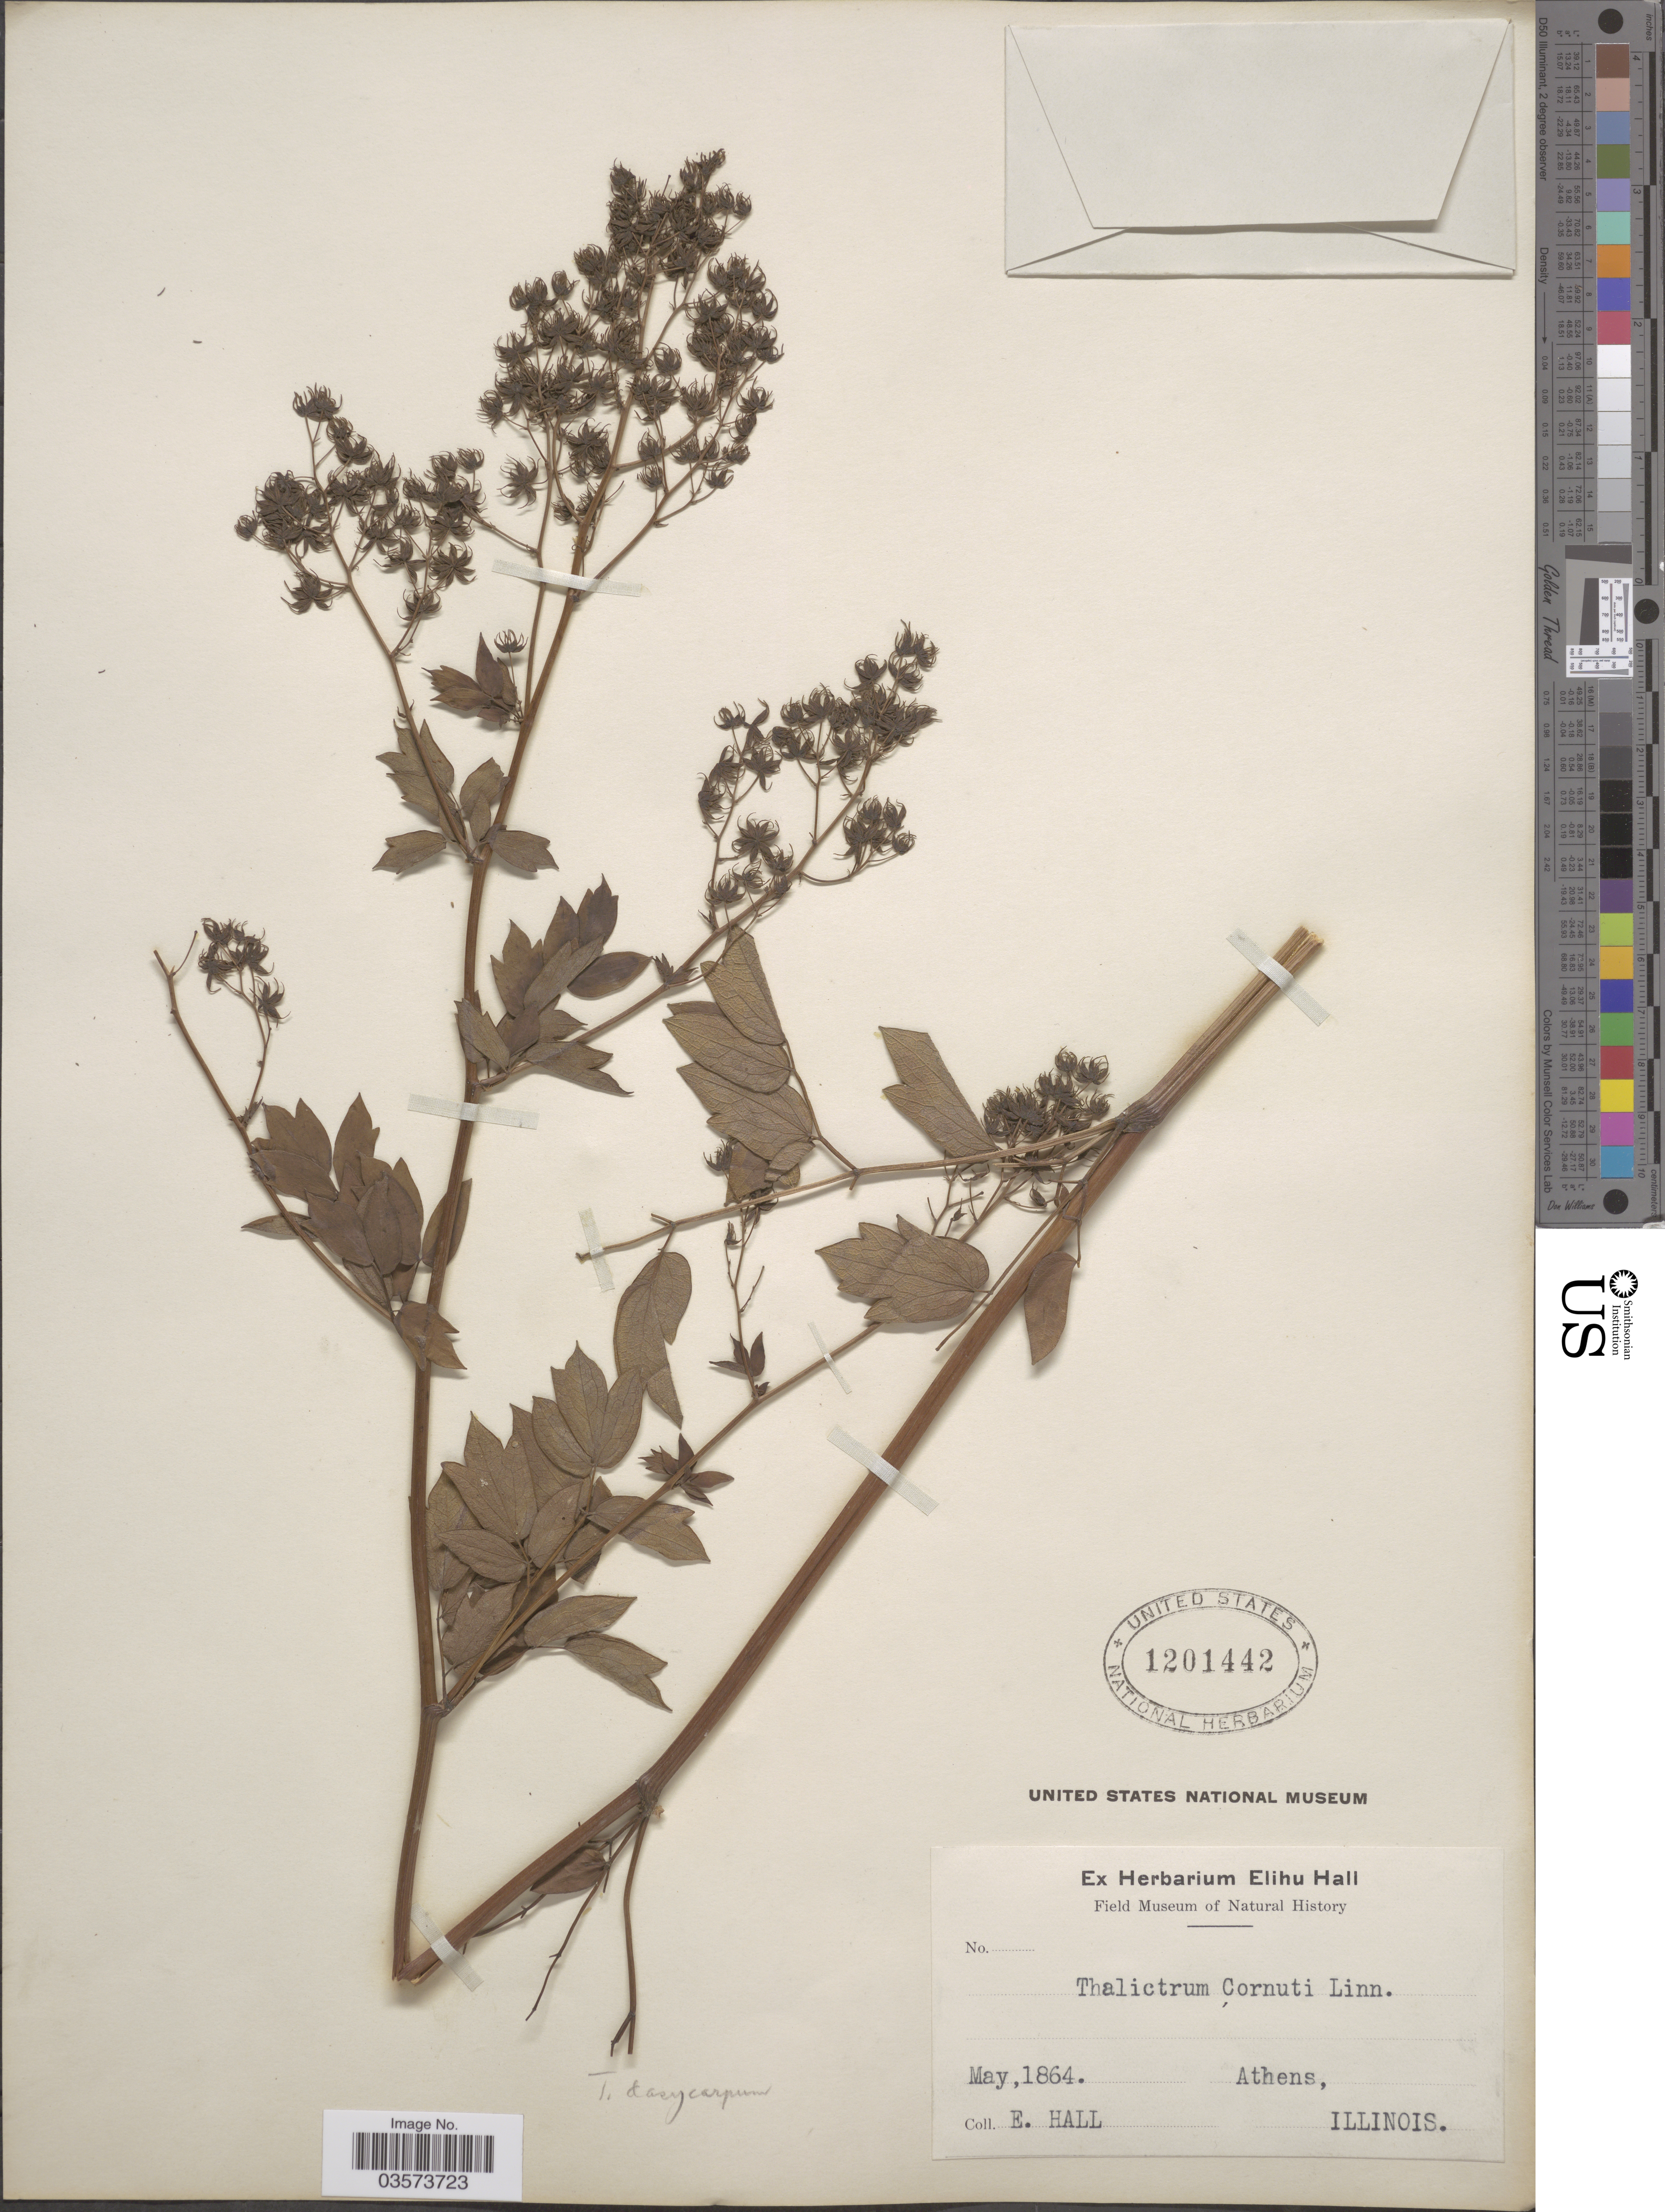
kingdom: Plantae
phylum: Tracheophyta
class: Magnoliopsida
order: Ranunculales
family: Ranunculaceae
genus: Thalictrum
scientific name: Thalictrum dasycarpum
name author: Fisch. & Avé-Lall.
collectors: E. Hall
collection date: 1864-05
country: United States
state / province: Illinois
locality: Athens.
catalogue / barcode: US 1201442